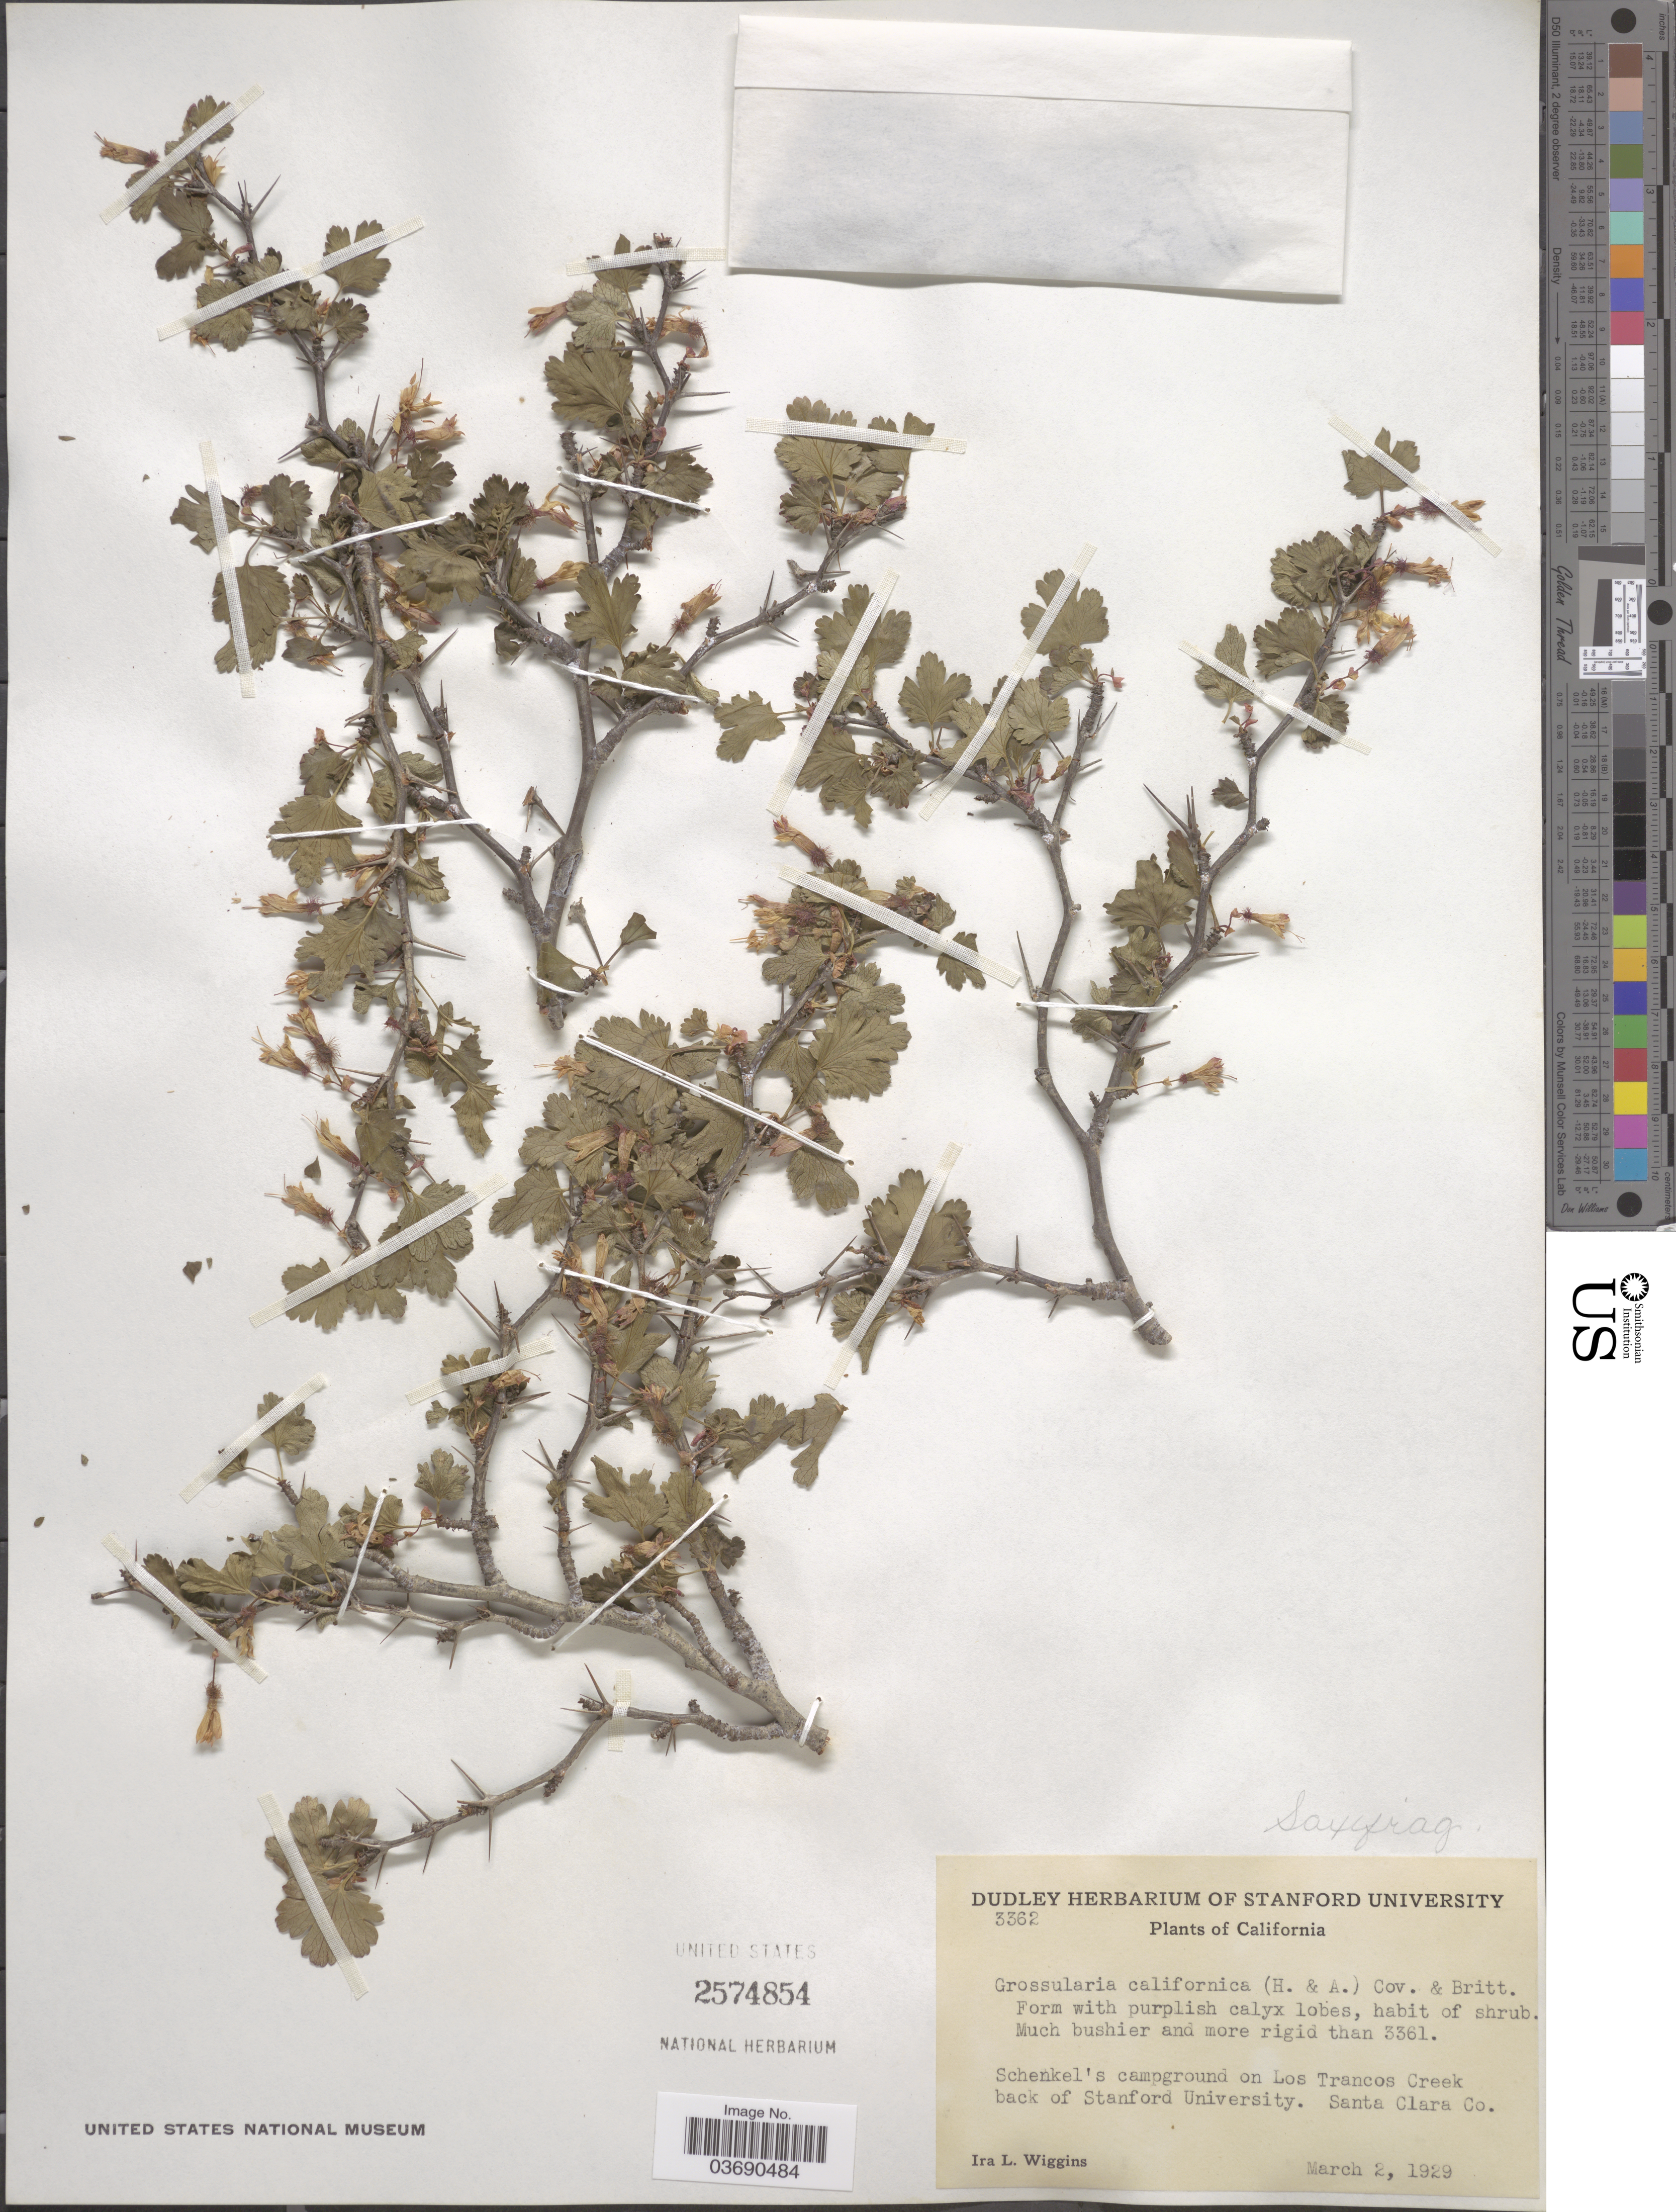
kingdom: Plantae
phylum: Tracheophyta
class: Magnoliopsida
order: Saxifragales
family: Grossulariaceae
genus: Ribes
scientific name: Ribes californicum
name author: Hook. & Arn.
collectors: I. L. Wiggins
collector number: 3362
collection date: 1929-03-02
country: United States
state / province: California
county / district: Santa Clara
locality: Schenkel's campground on Los Trancos Creek back of Stanford University. Santa Clara Co.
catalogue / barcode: US 2574854